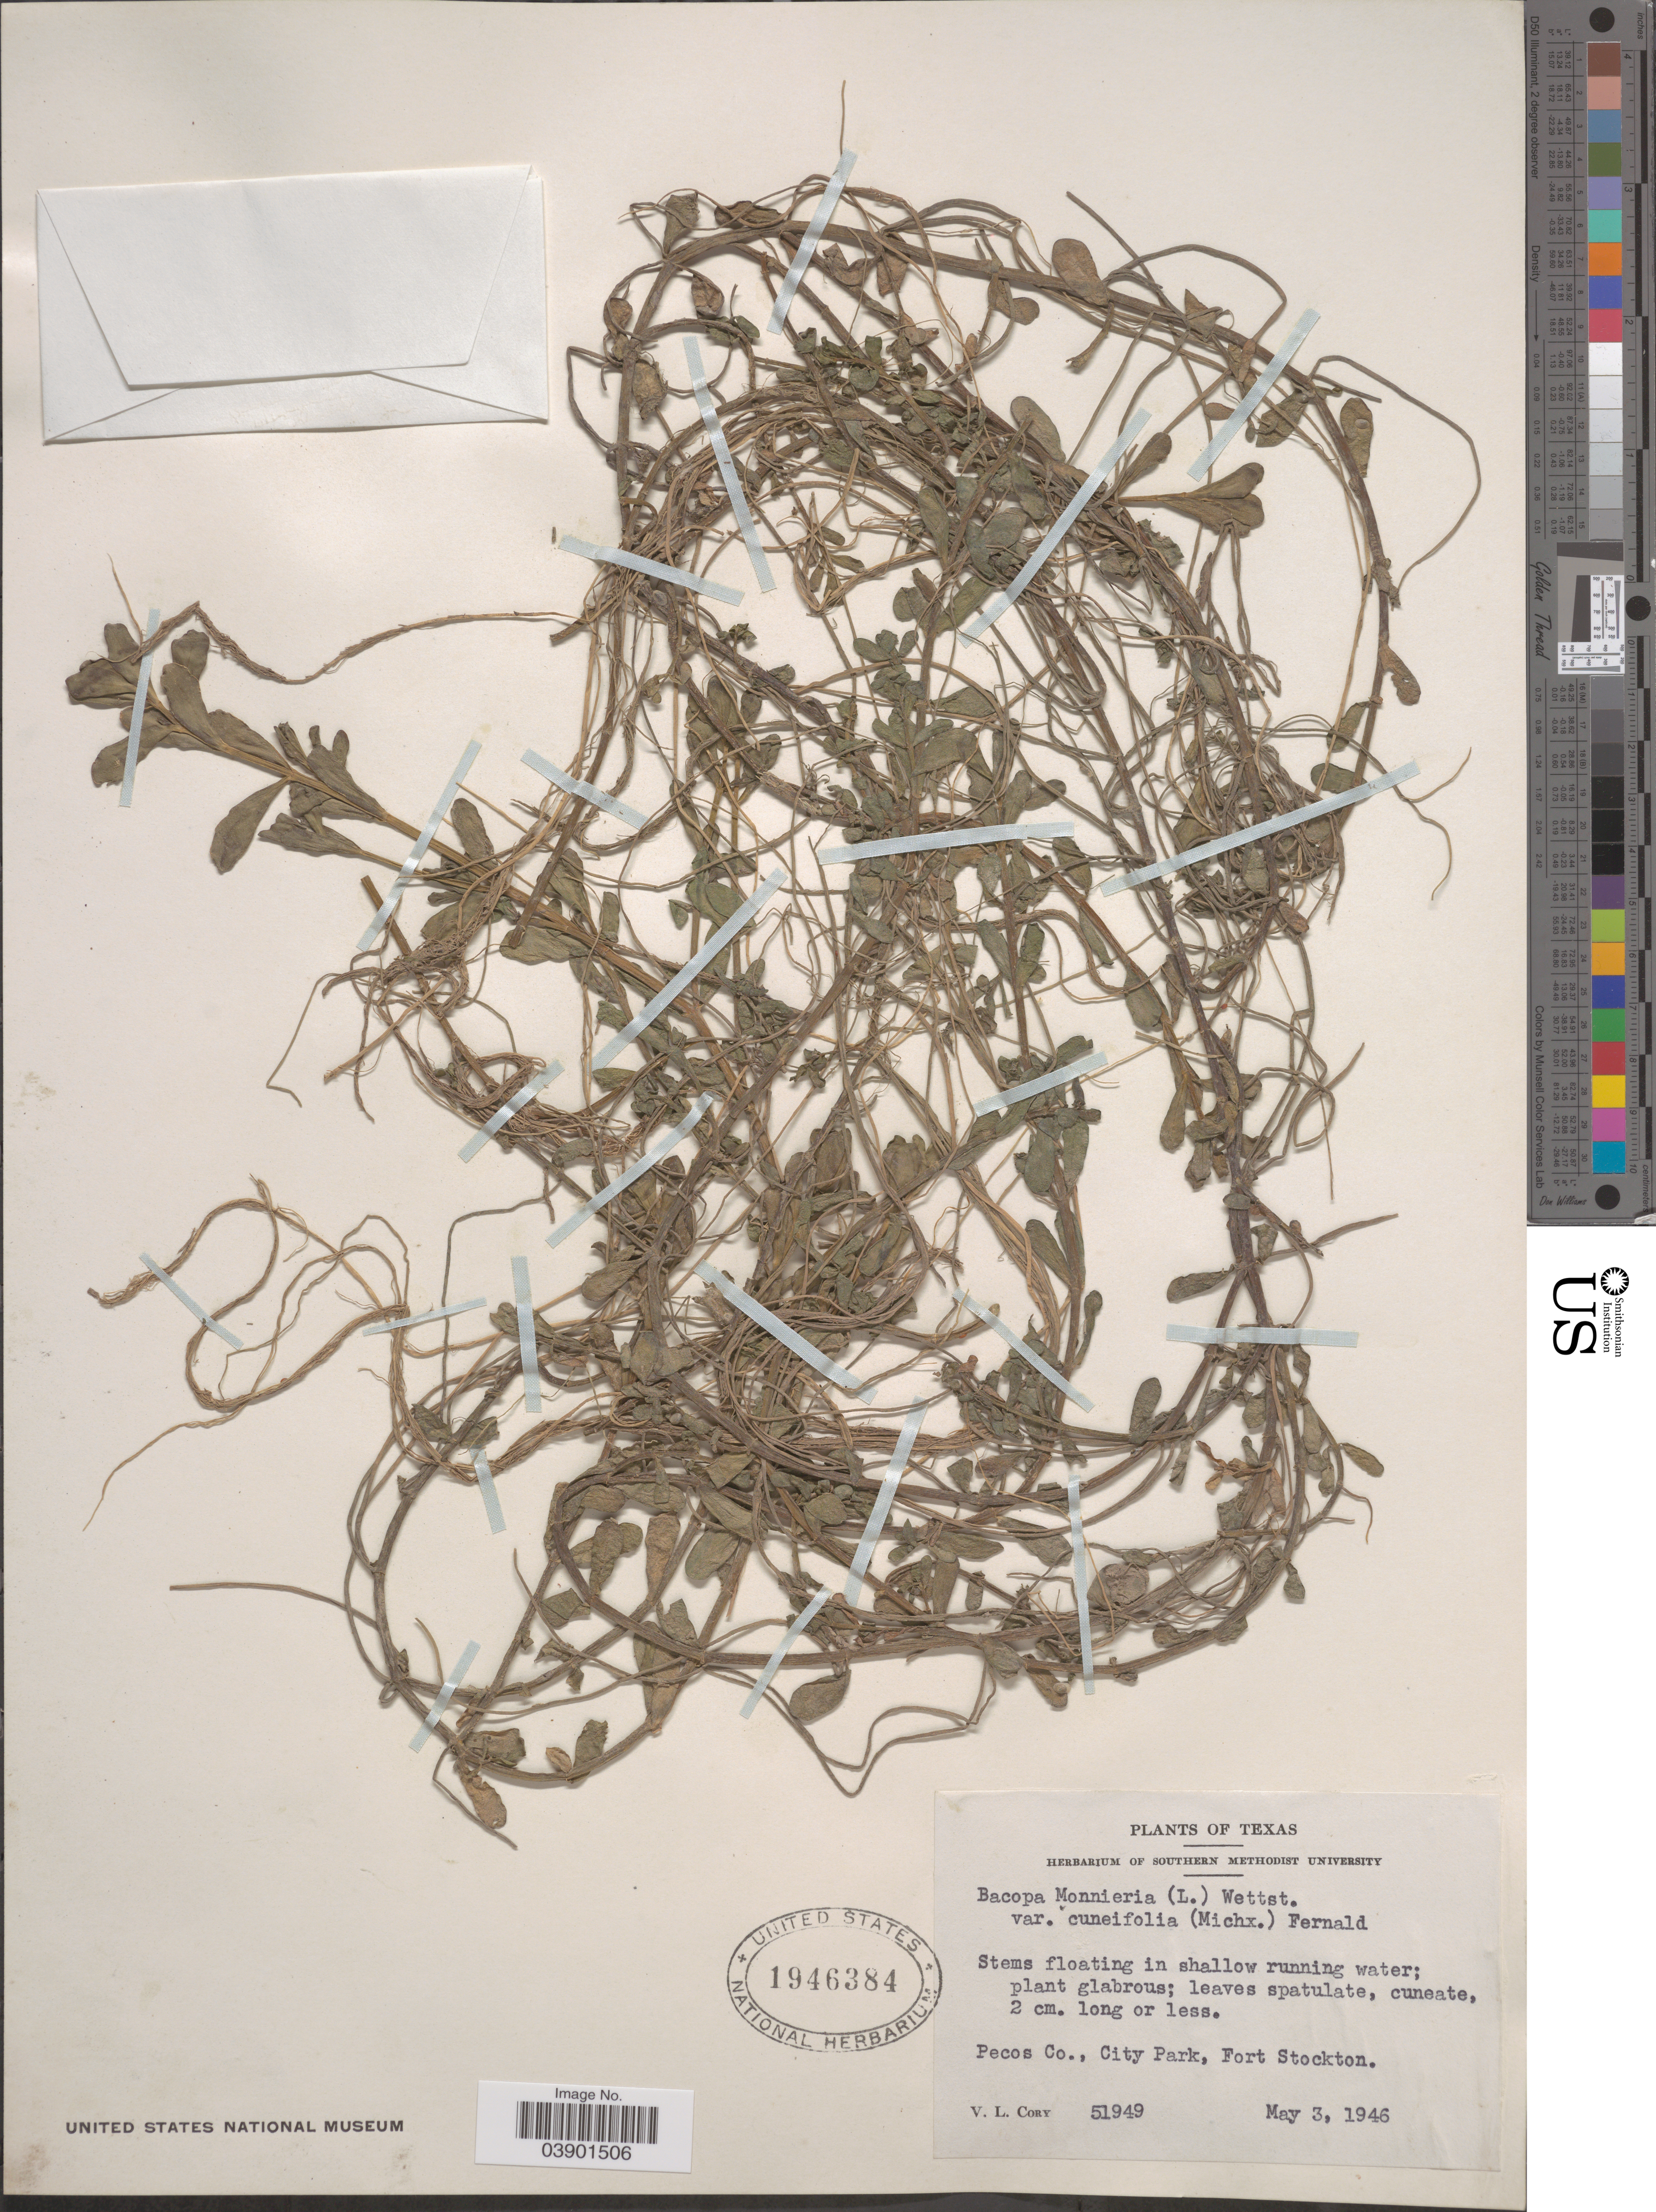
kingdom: Plantae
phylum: Tracheophyta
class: Magnoliopsida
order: Lamiales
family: Plantaginaceae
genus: Bacopa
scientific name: Bacopa monnieri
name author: (L.) Pennell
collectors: V. Cory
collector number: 51949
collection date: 1946-05-03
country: United States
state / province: Texas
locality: Pecos Co., City Park, Fort Stockton.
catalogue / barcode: US 1946384